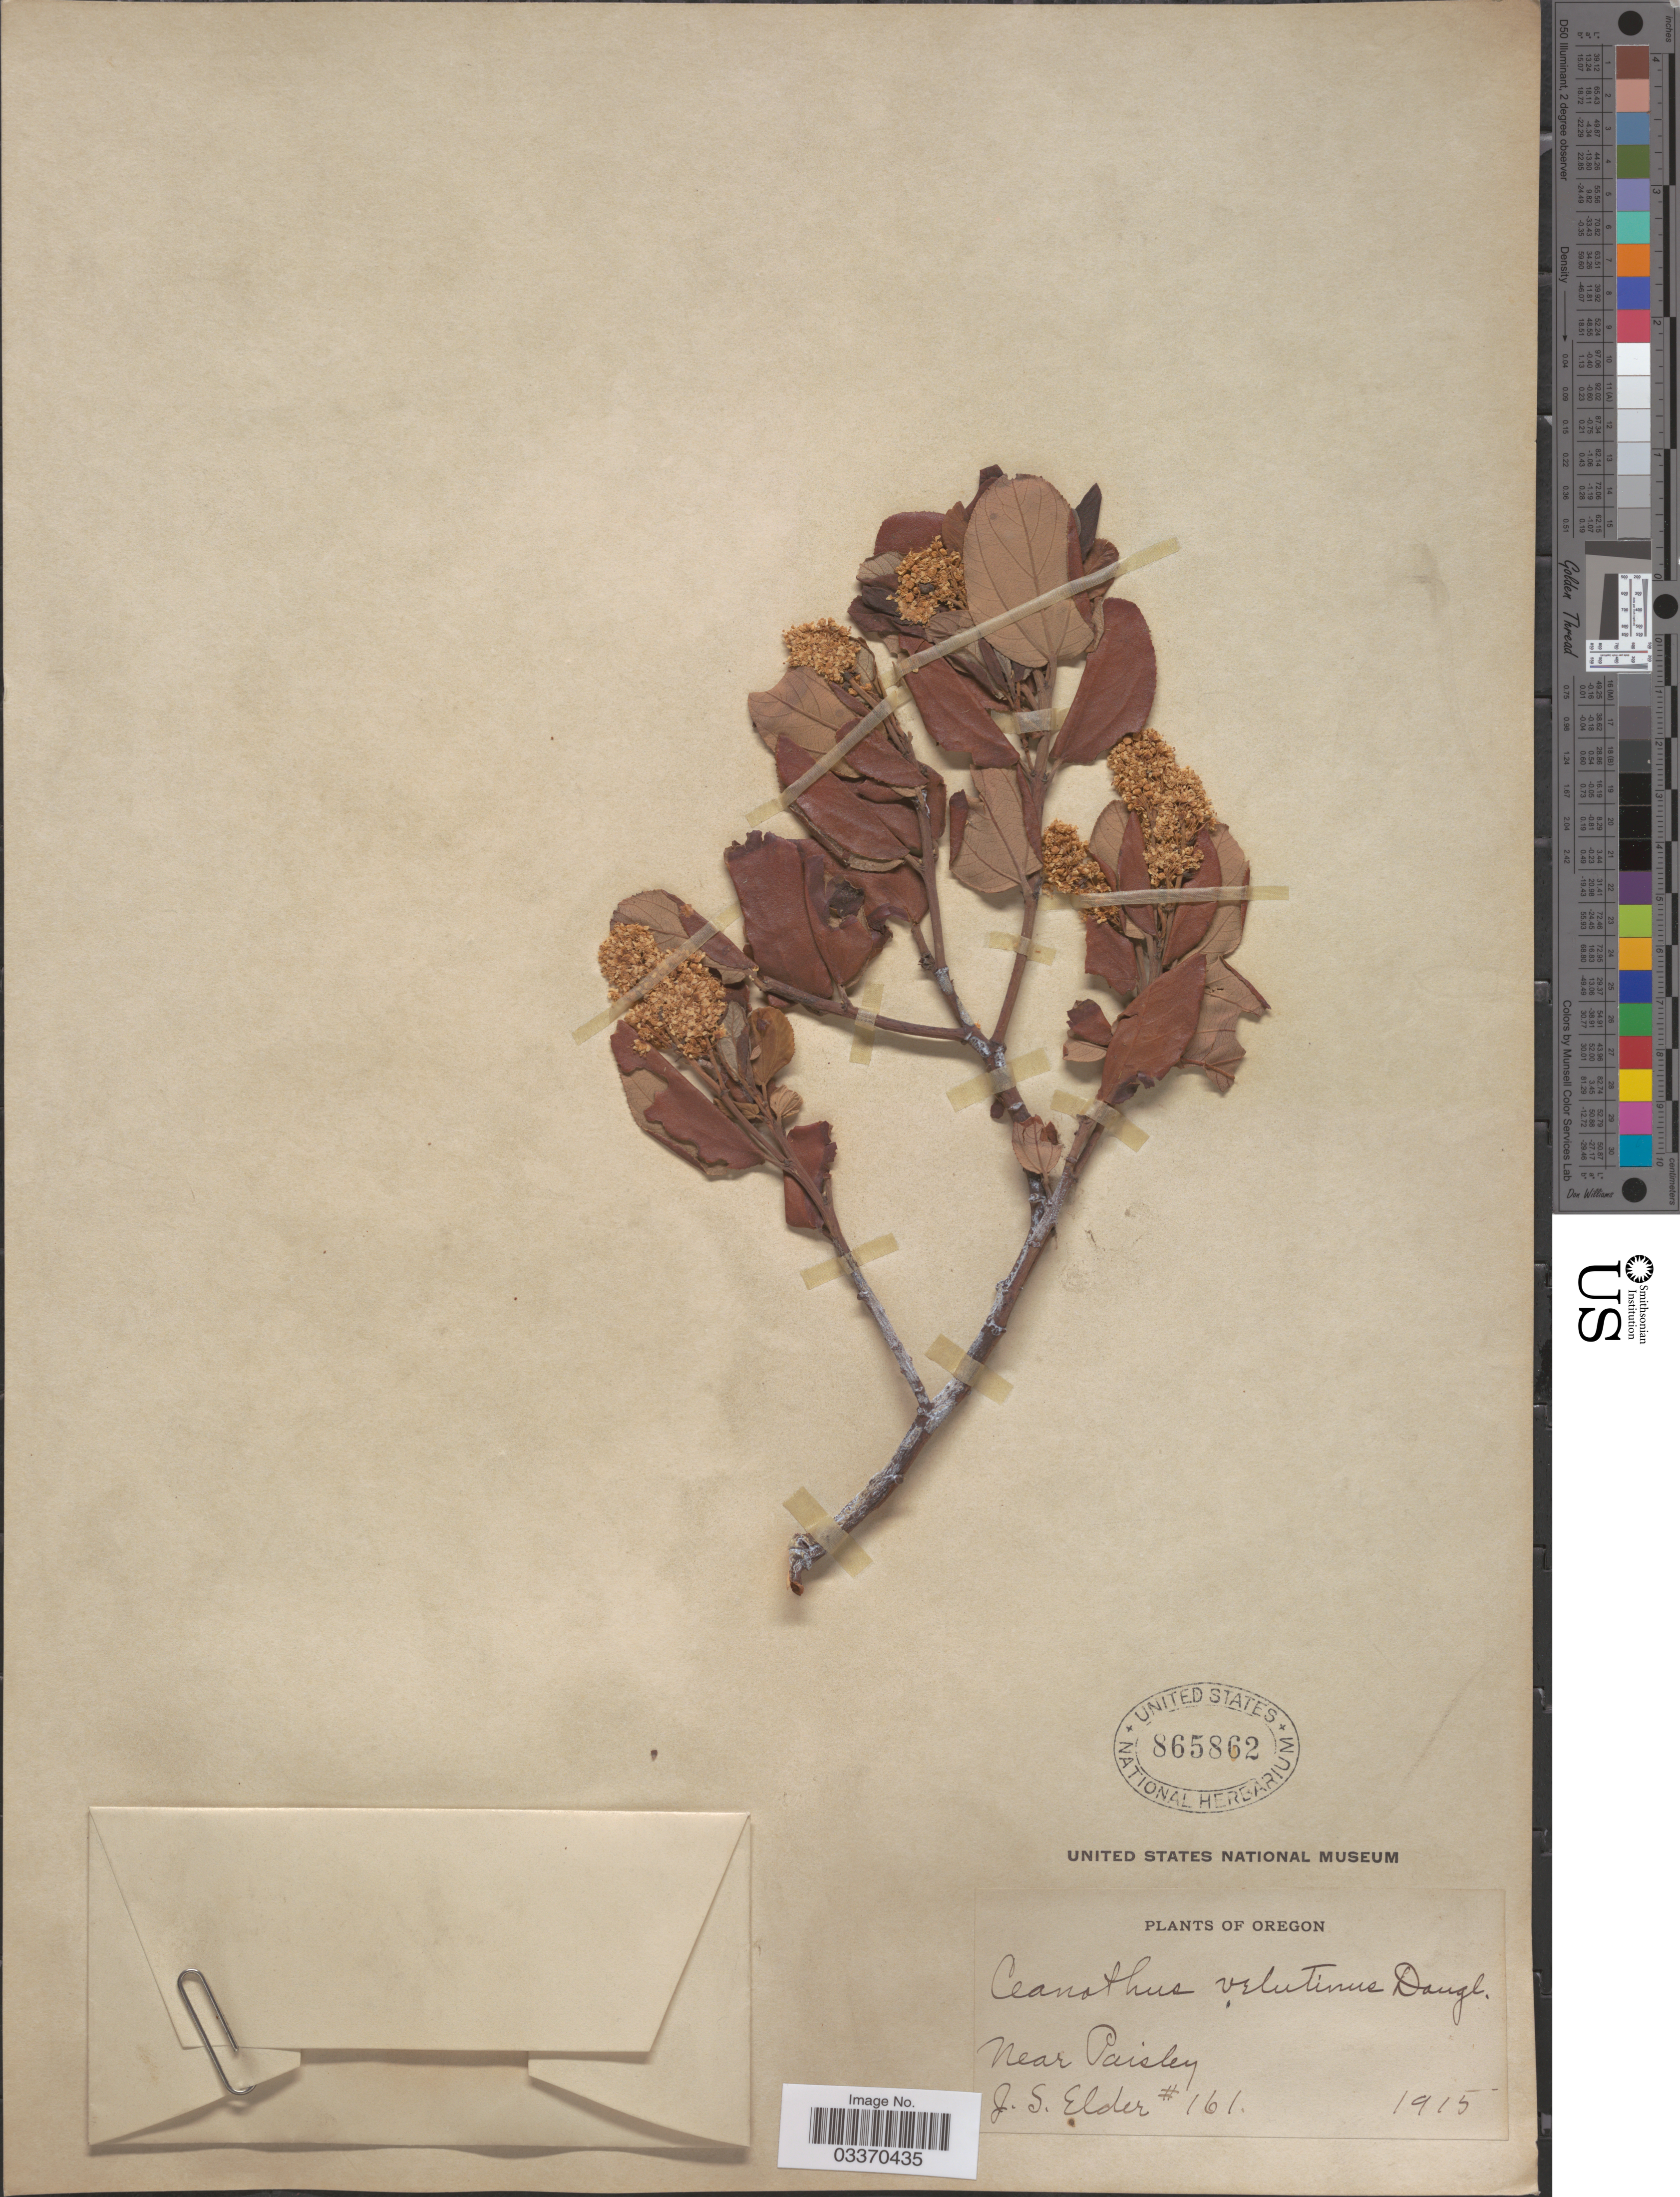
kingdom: Plantae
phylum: Tracheophyta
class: Magnoliopsida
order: Rosales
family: Rhamnaceae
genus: Ceanothus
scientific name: Ceanothus velutinus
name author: Douglas ex Hook.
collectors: J. Elder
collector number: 161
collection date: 1915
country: United States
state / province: Oregon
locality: Near Paisley.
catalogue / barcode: US 865862